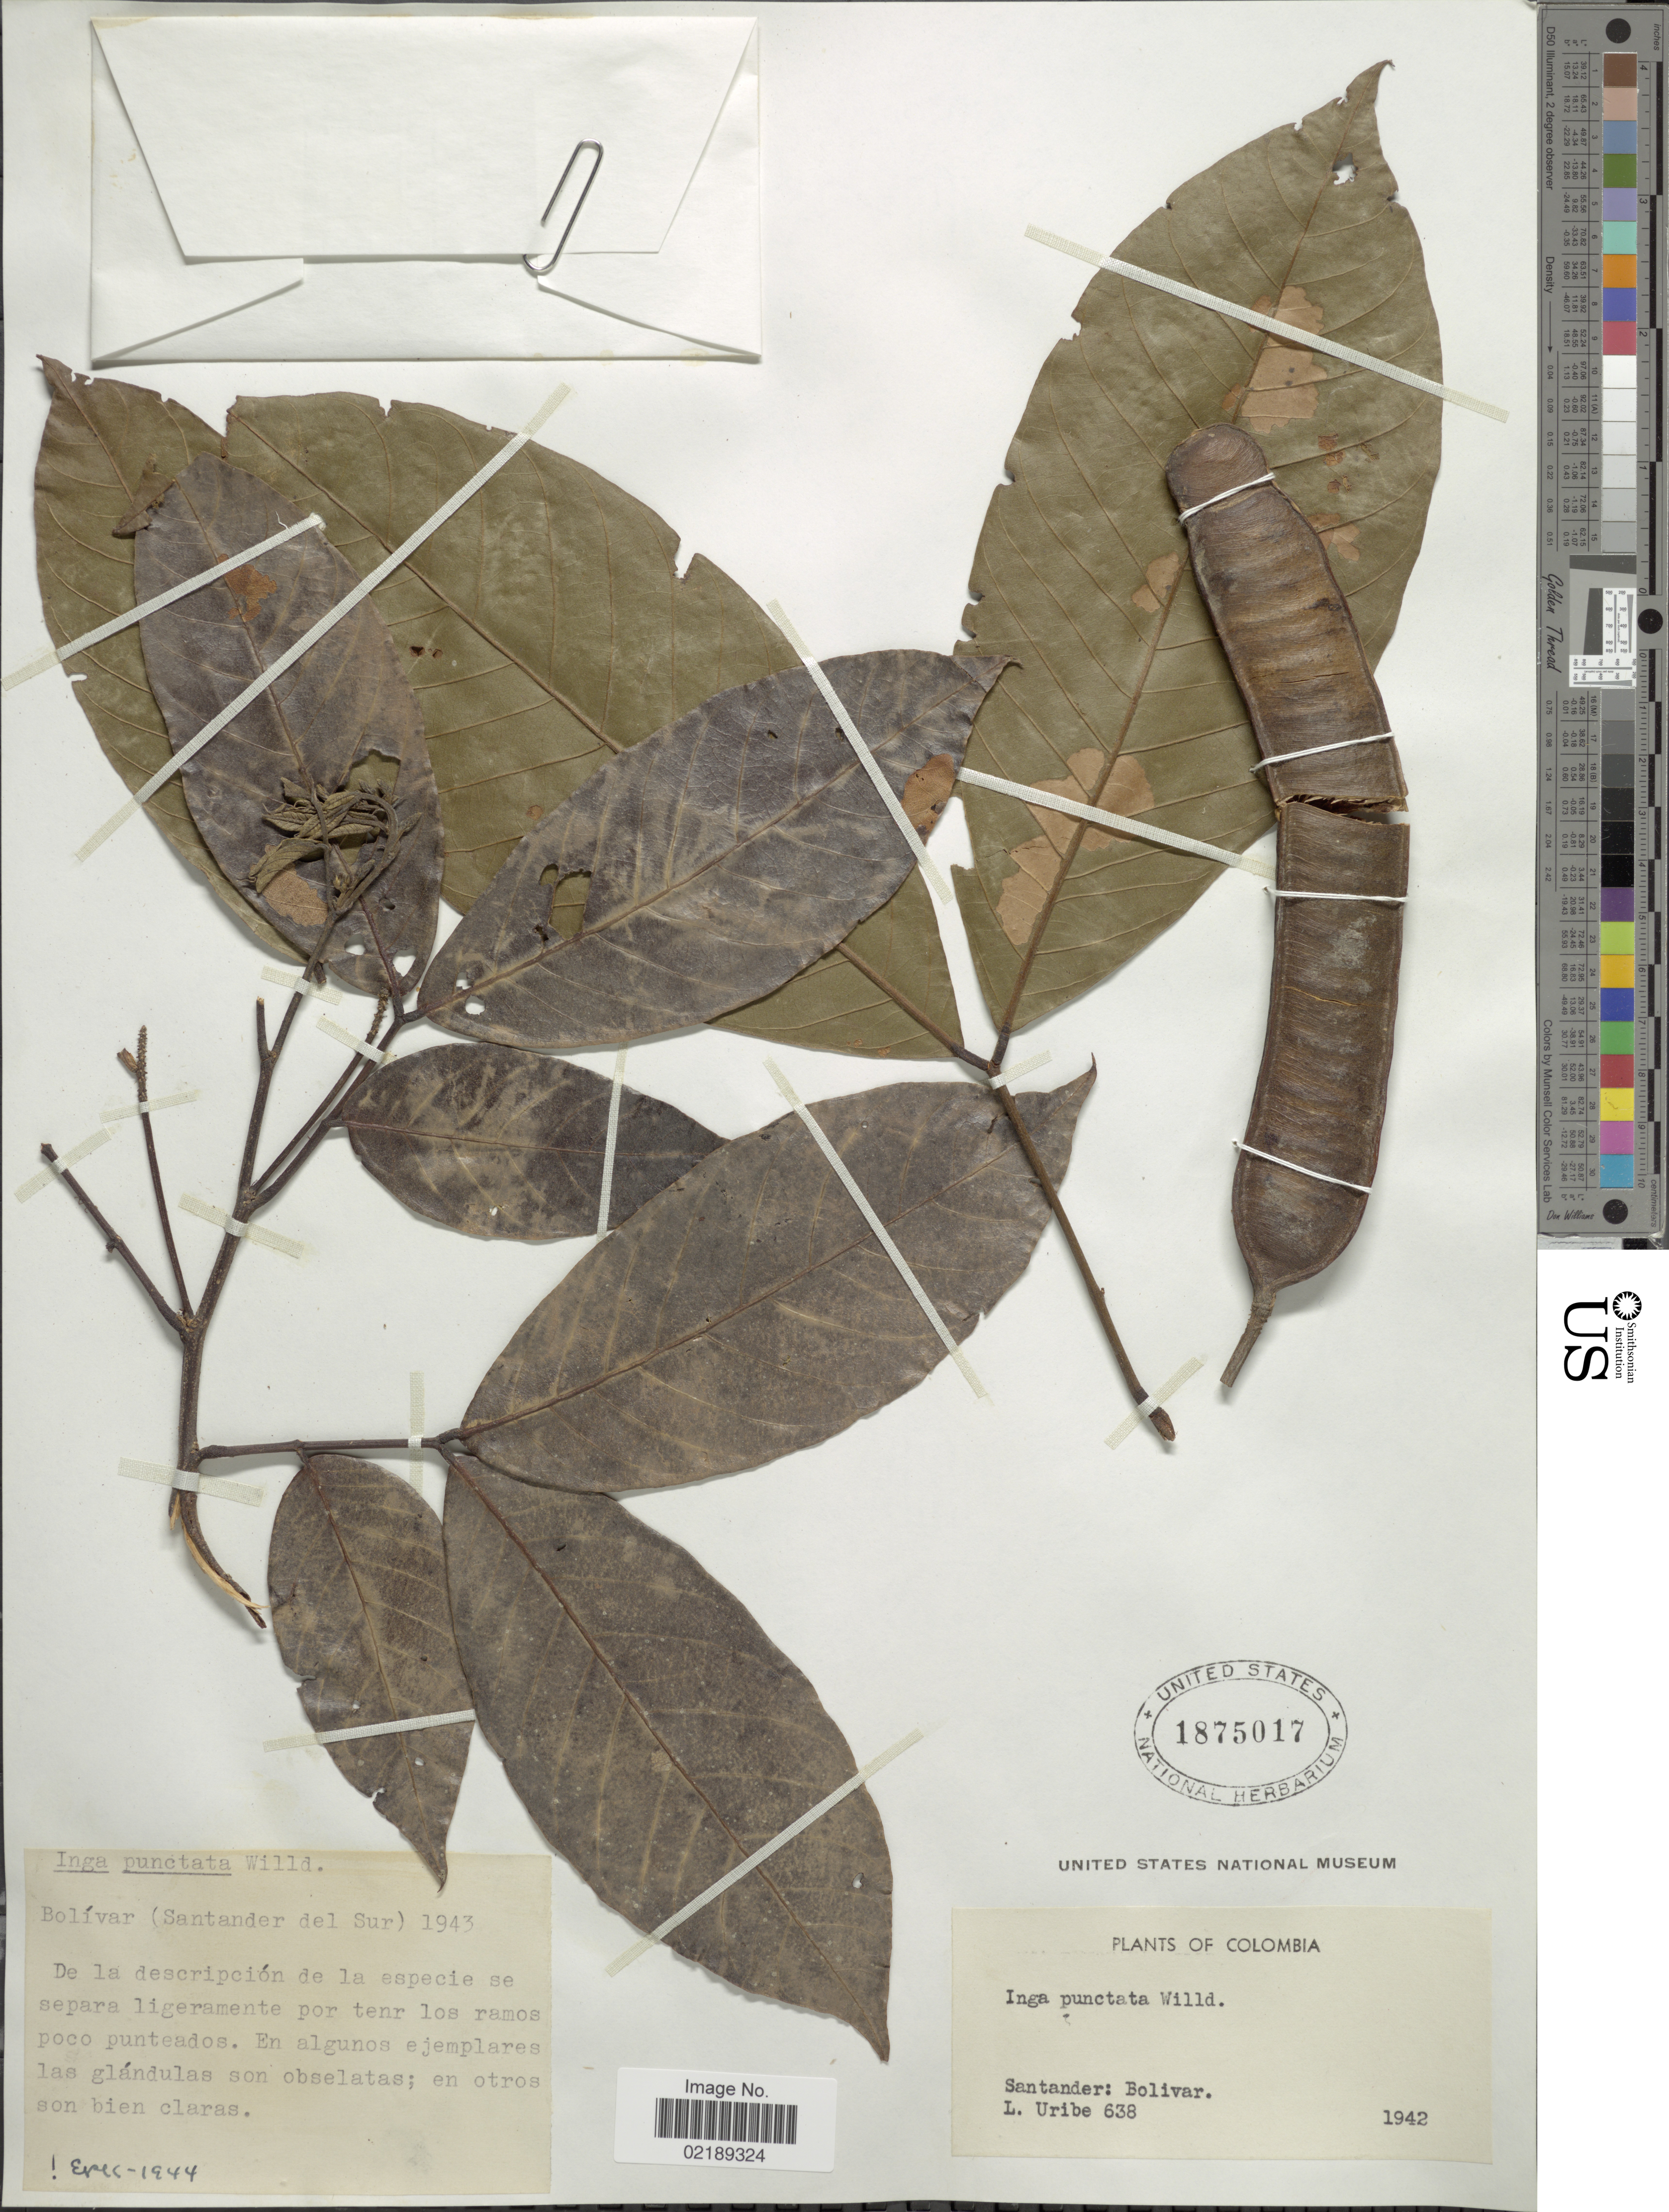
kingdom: Plantae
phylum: Tracheophyta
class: Magnoliopsida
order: Fabales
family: Fabaceae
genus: Inga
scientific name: Inga punctata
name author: Willd.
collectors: L. Uribe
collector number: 368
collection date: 1942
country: Colombia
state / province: Bolívar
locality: Santander del Sur.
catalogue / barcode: US 1875017